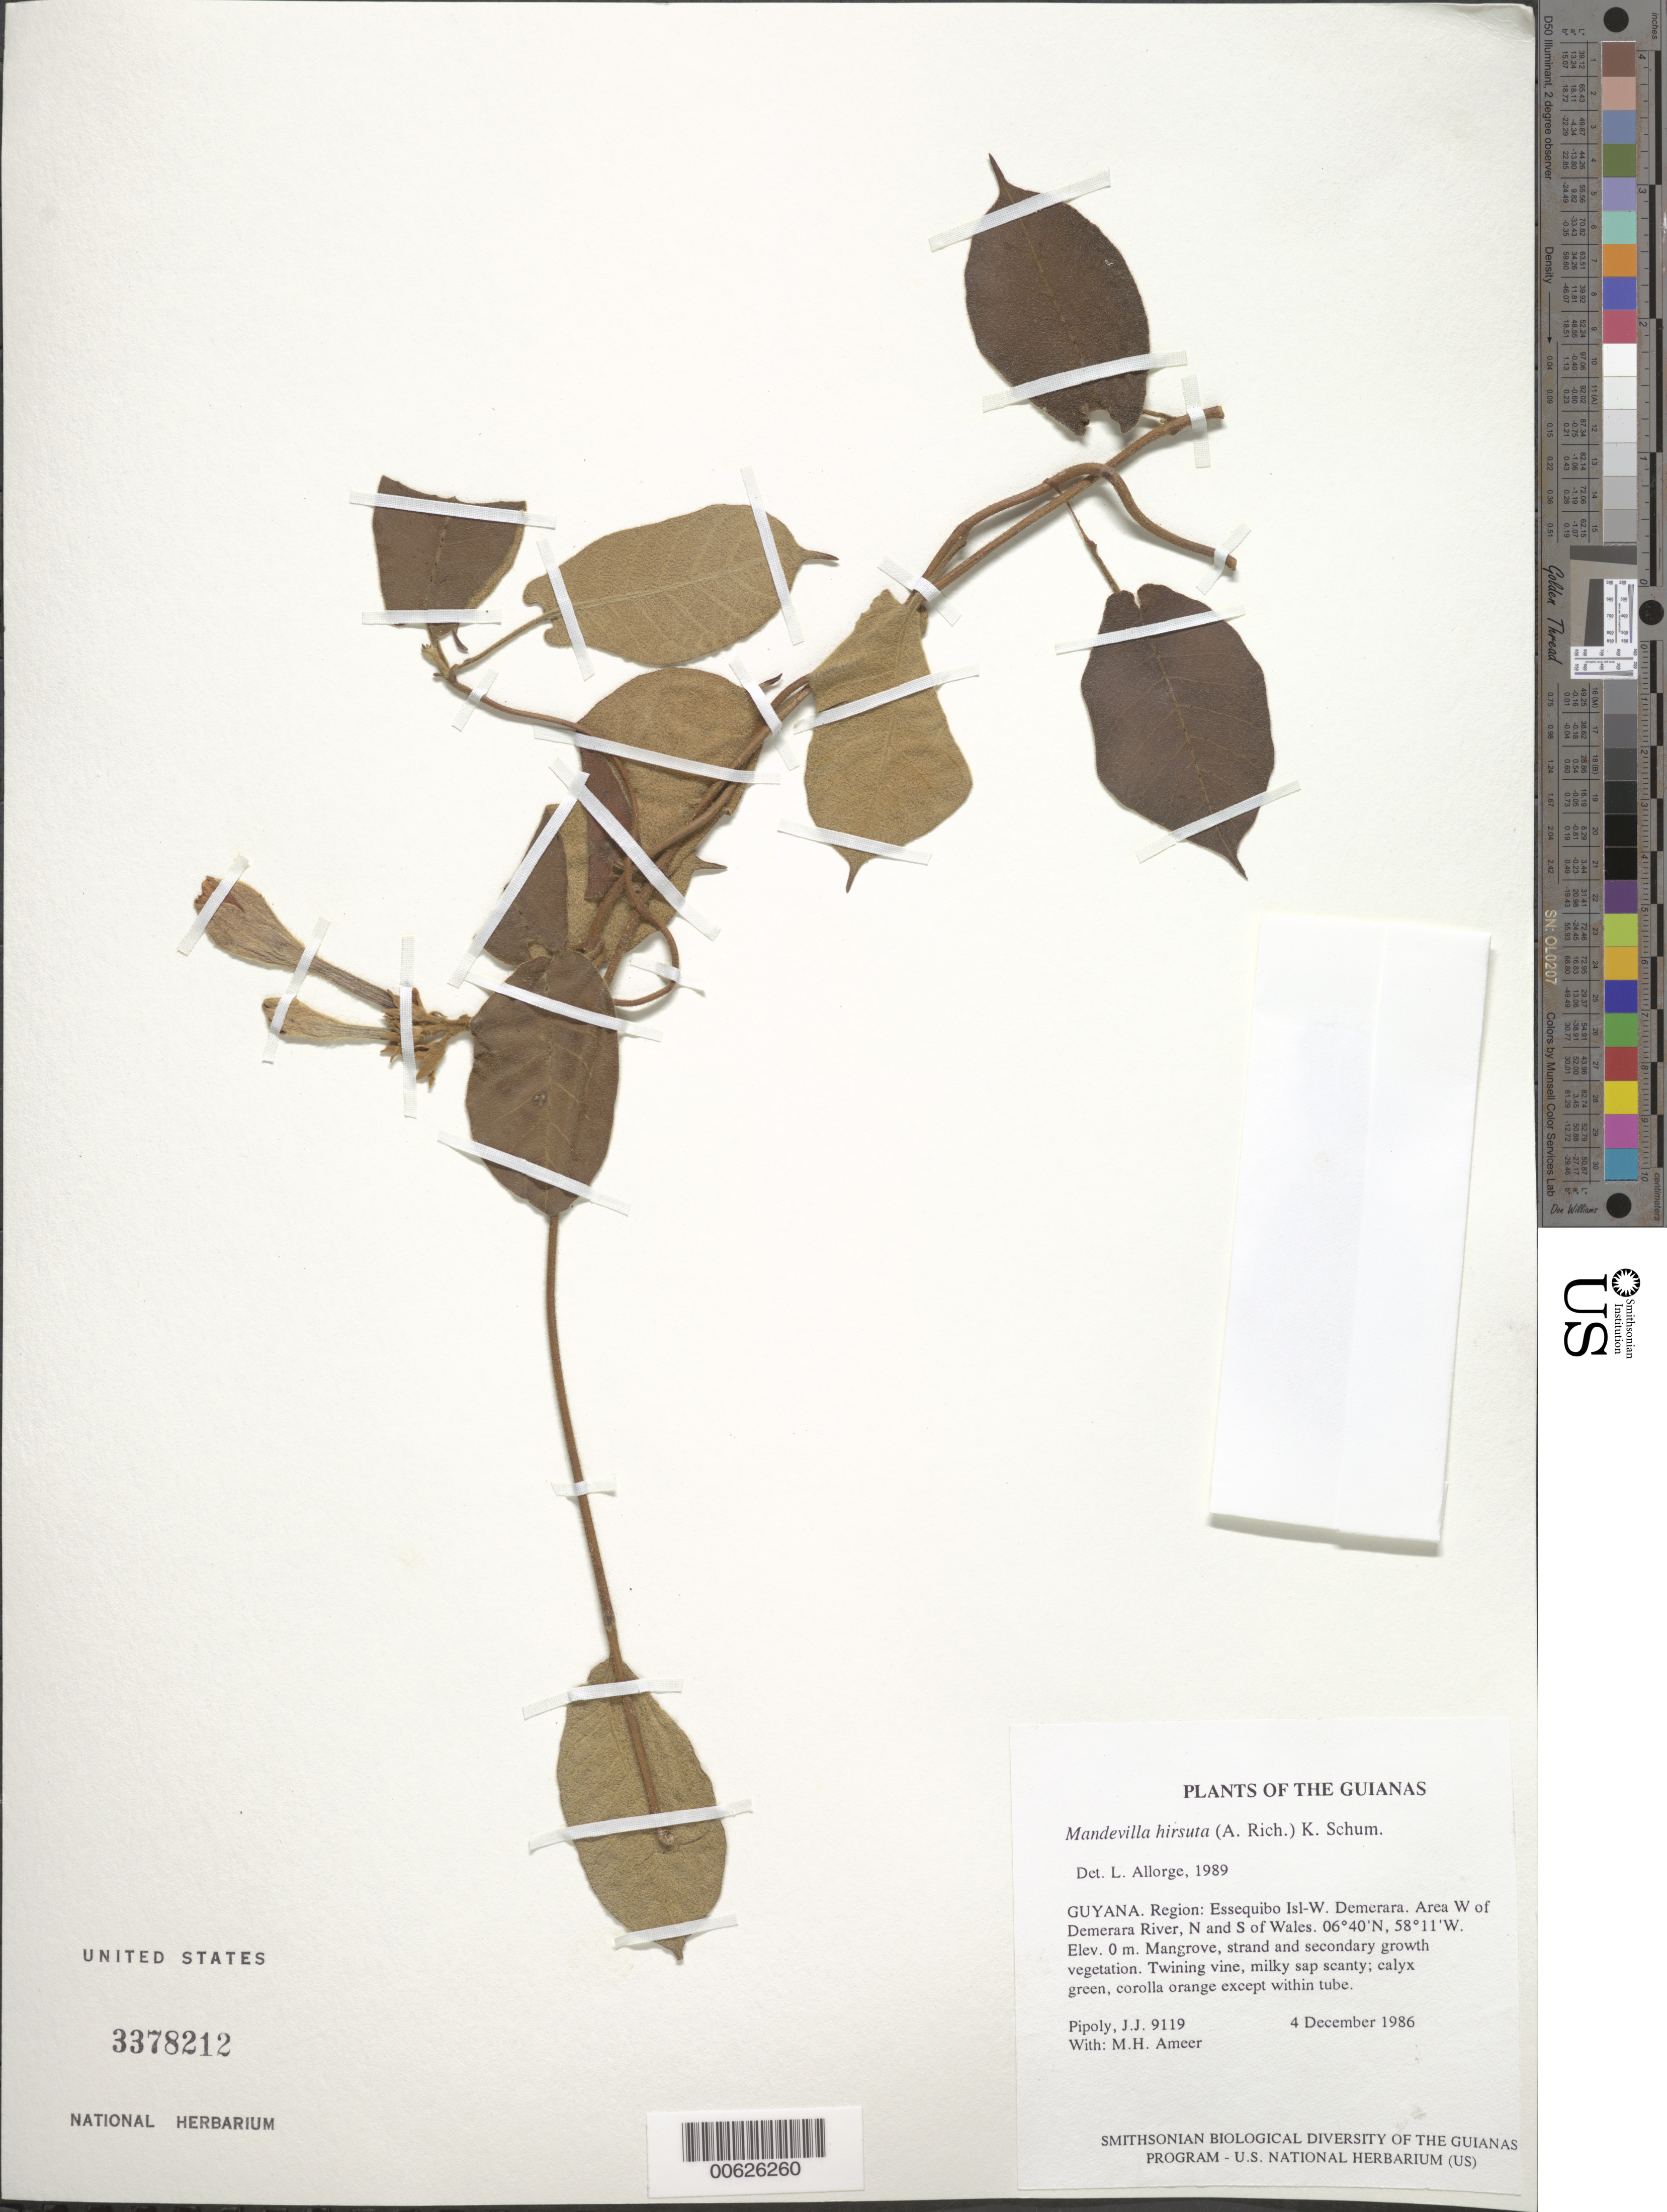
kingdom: Plantae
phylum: Tracheophyta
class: Magnoliopsida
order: Gentianales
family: Apocynaceae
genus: Mandevilla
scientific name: Mandevilla hirsuta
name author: (Rich.) K. Schum.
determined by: Allorge, L.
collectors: J. J. Pipoly & M. Ameer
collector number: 9119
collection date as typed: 4 December 1986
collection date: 1986-12-04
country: Guyana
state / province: Essequibo Isl-W. Demerara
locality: Area W of Demerara River, N and S of Wales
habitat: Mangrove, strand and secondary growth vegetation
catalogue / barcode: US 3378212